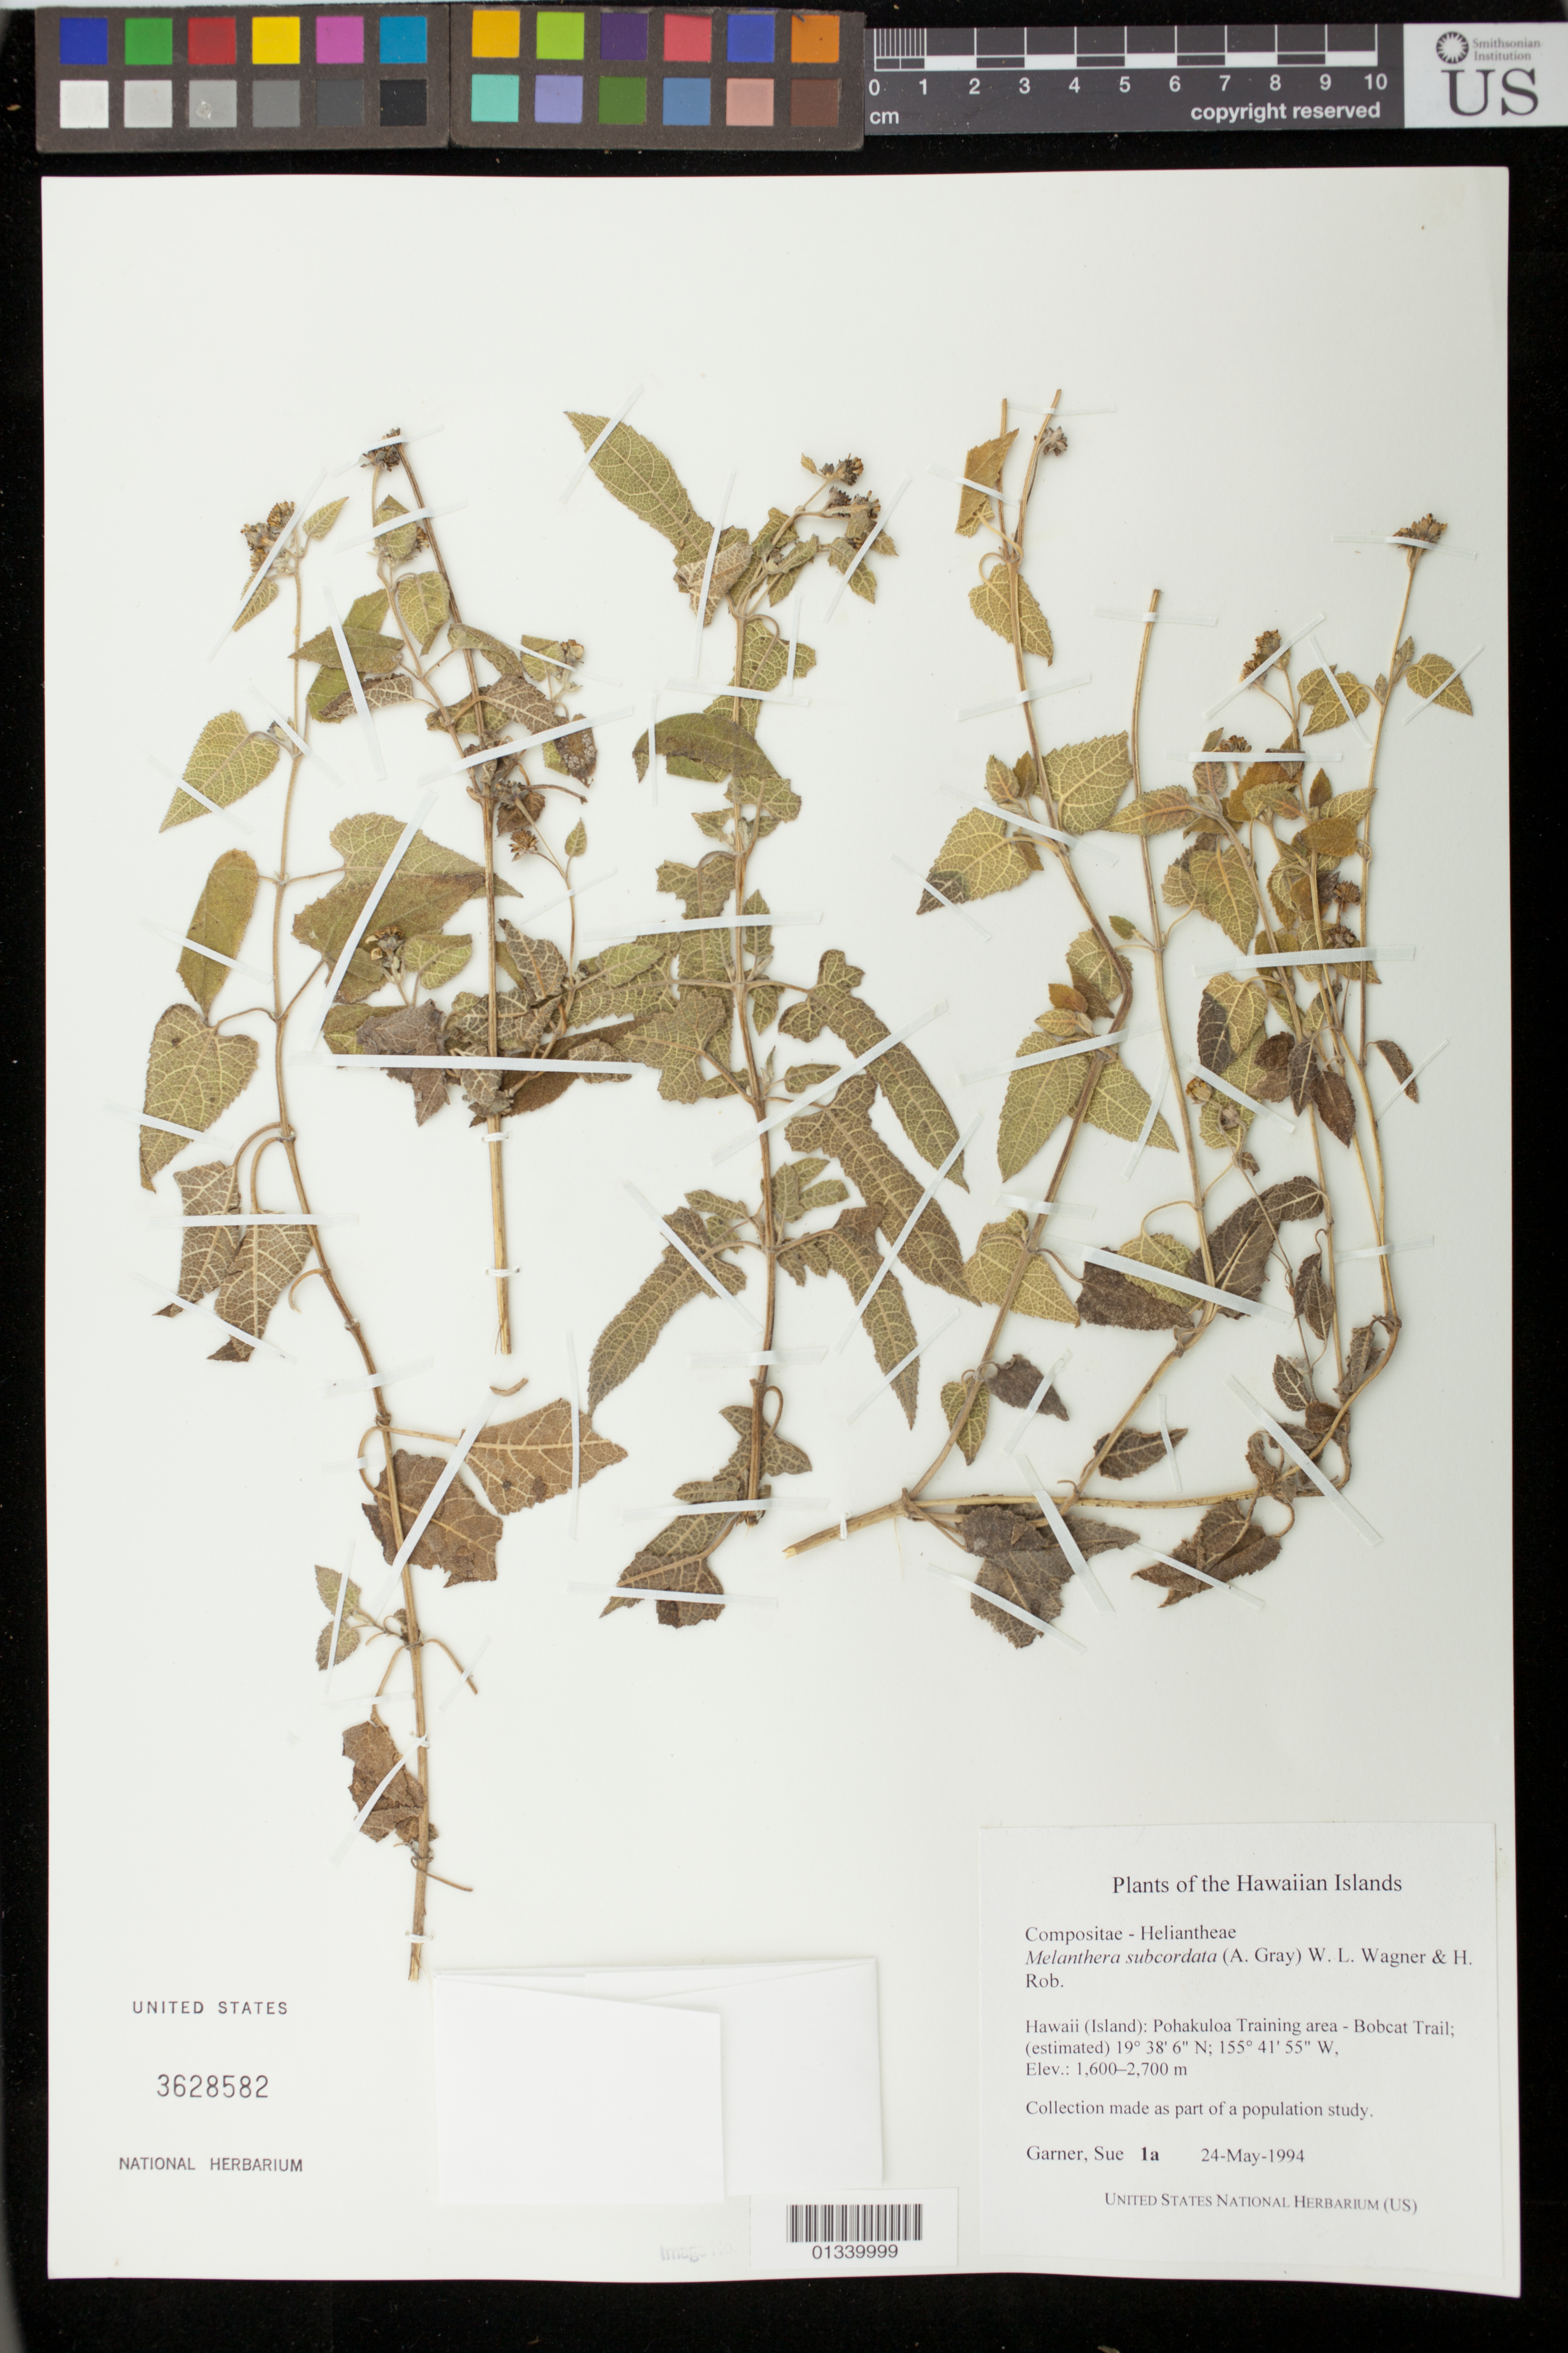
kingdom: Plantae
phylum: Tracheophyta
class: Magnoliopsida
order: Asterales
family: Asteraceae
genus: Wollastonia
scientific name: Wollastonia subcordata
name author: (A. Gray) Orchard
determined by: Wagner, W. L., (BOT), Smithsonian Institution - National Museum of Natural History (UNITED STATES)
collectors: S. Garner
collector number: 1a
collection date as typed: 24 May 1994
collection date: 1994-05-24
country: United States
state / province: Hawaii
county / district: Hawaii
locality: Pohakuloa Training area - Bobcat Trail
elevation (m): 1600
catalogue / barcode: US 3628582